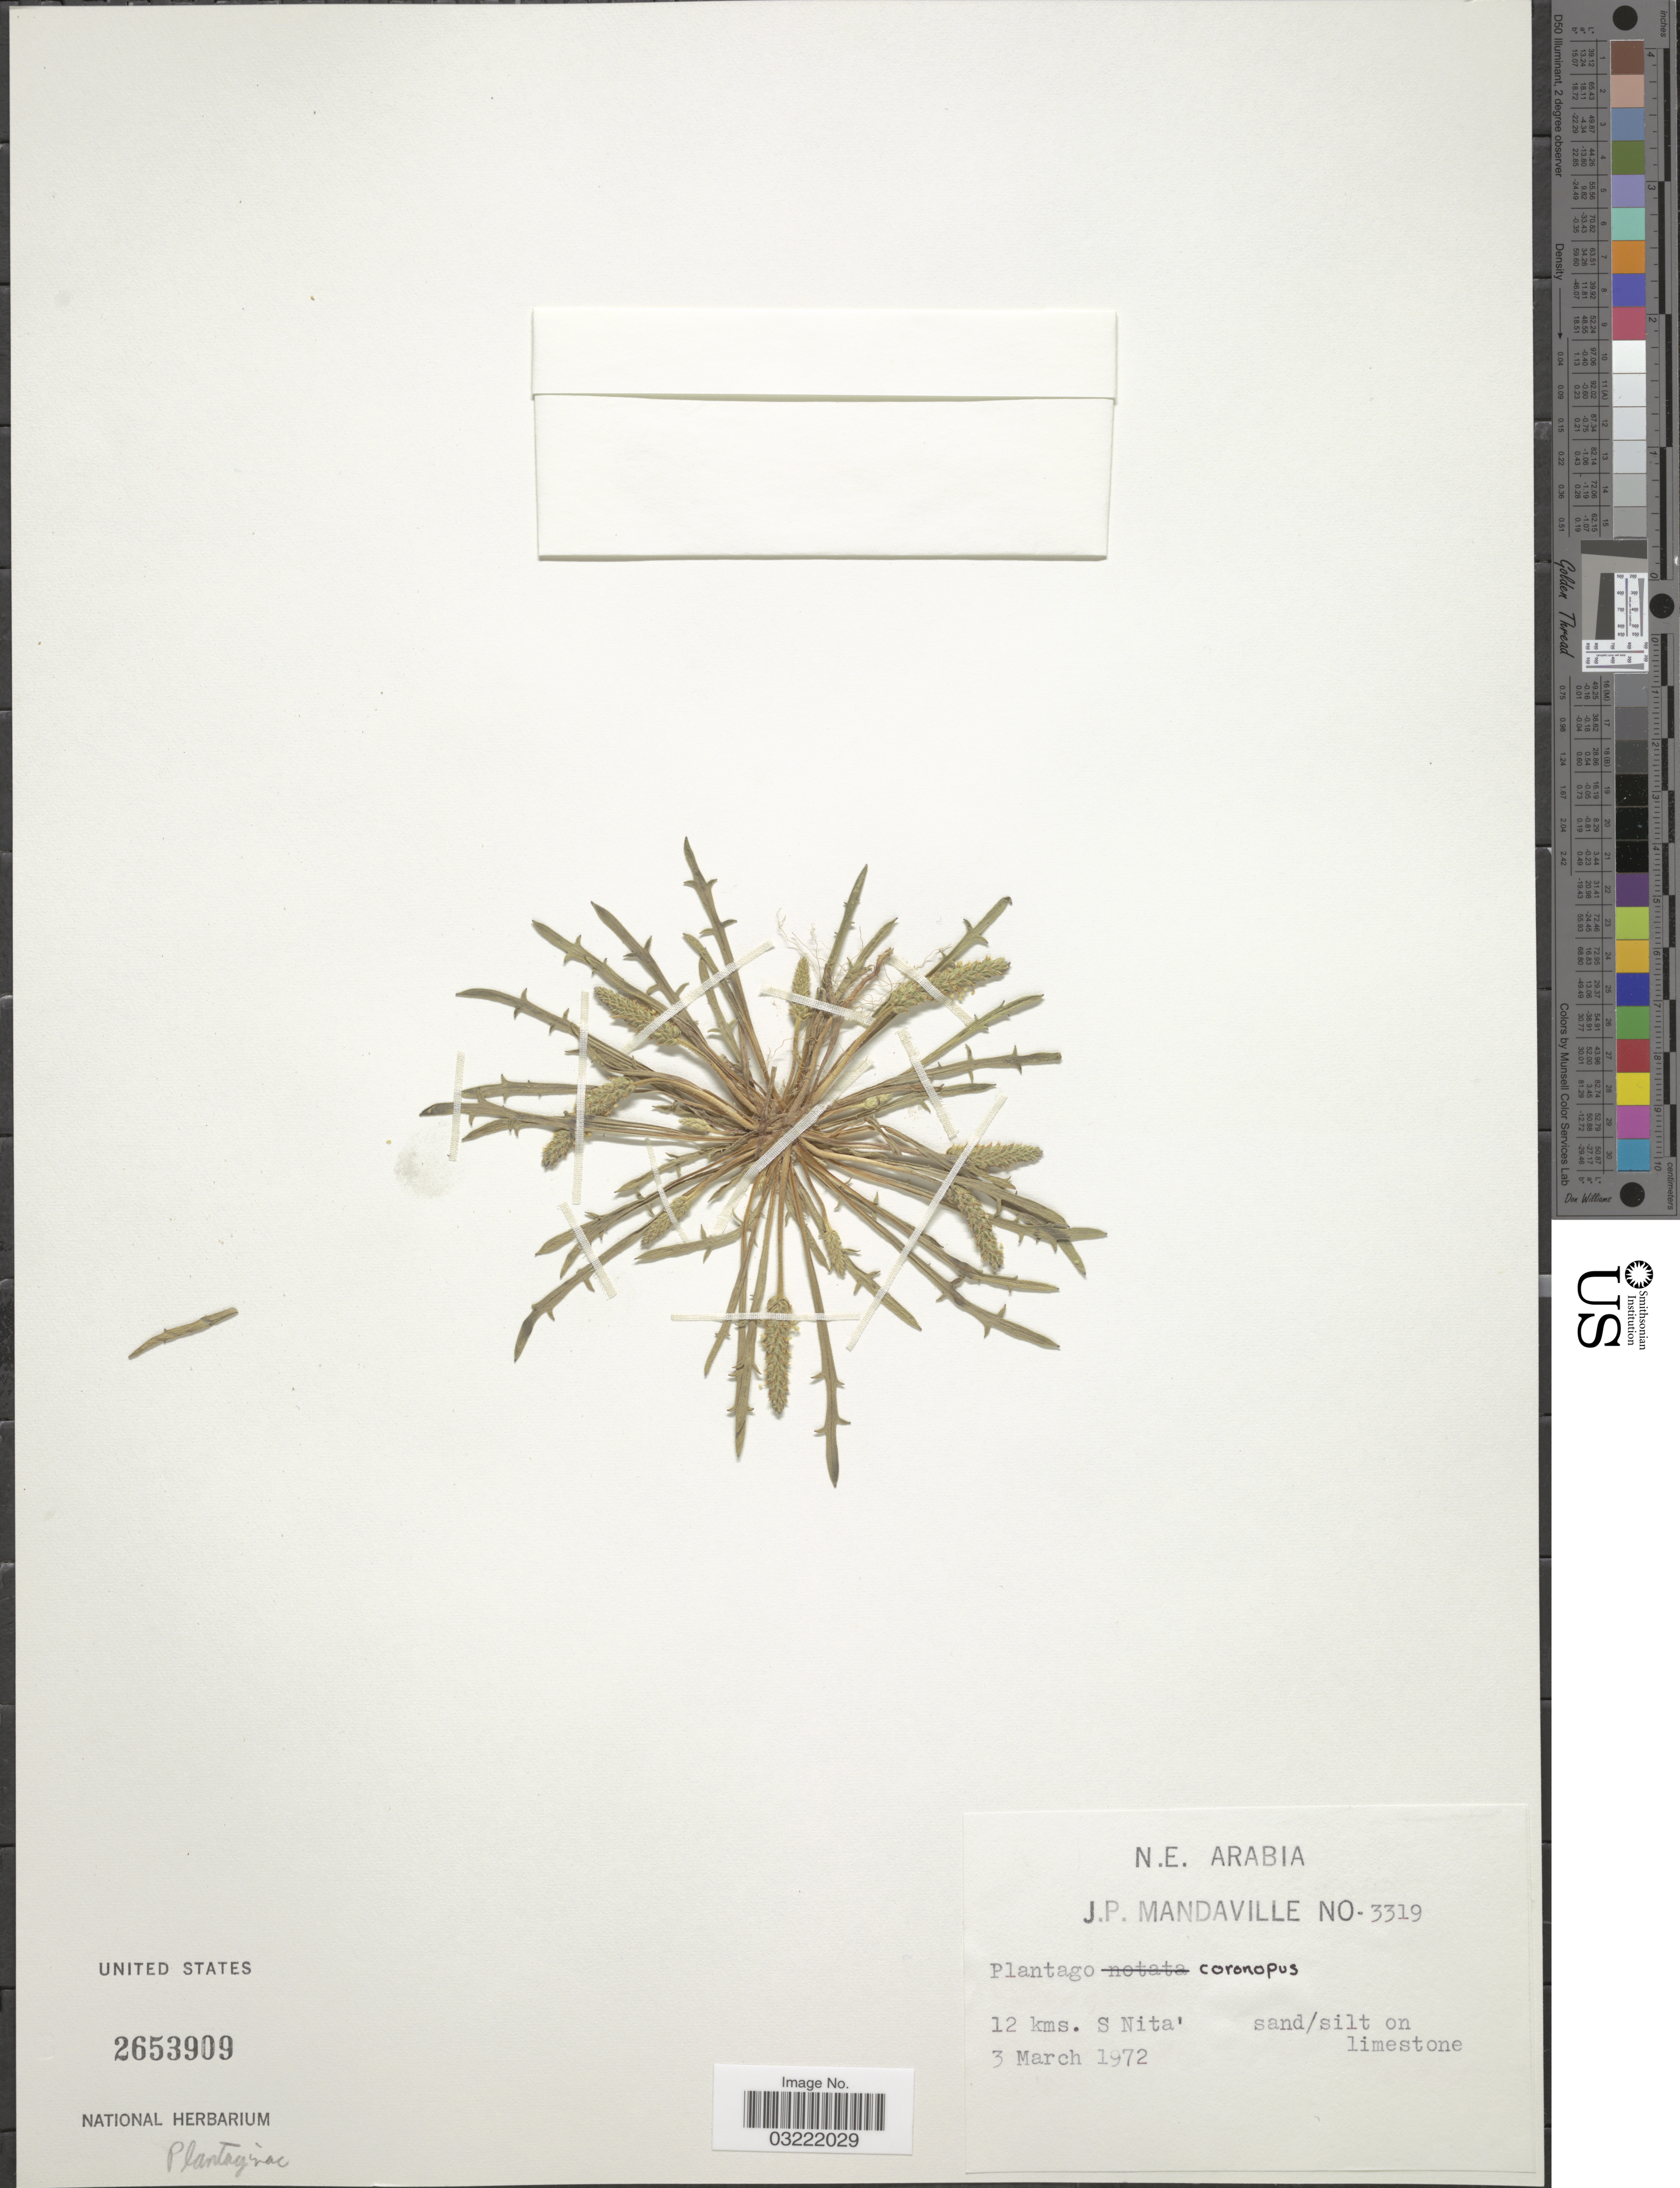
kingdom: Plantae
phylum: Tracheophyta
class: Magnoliopsida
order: Lamiales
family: Plantaginaceae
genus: Plantago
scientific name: Plantago coronopus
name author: L.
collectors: J. Mandaville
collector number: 3319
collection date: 1972-03-03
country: Saudi Arabia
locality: N. E. Arabia. 12 kms. S Nita.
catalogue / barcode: US 2653909